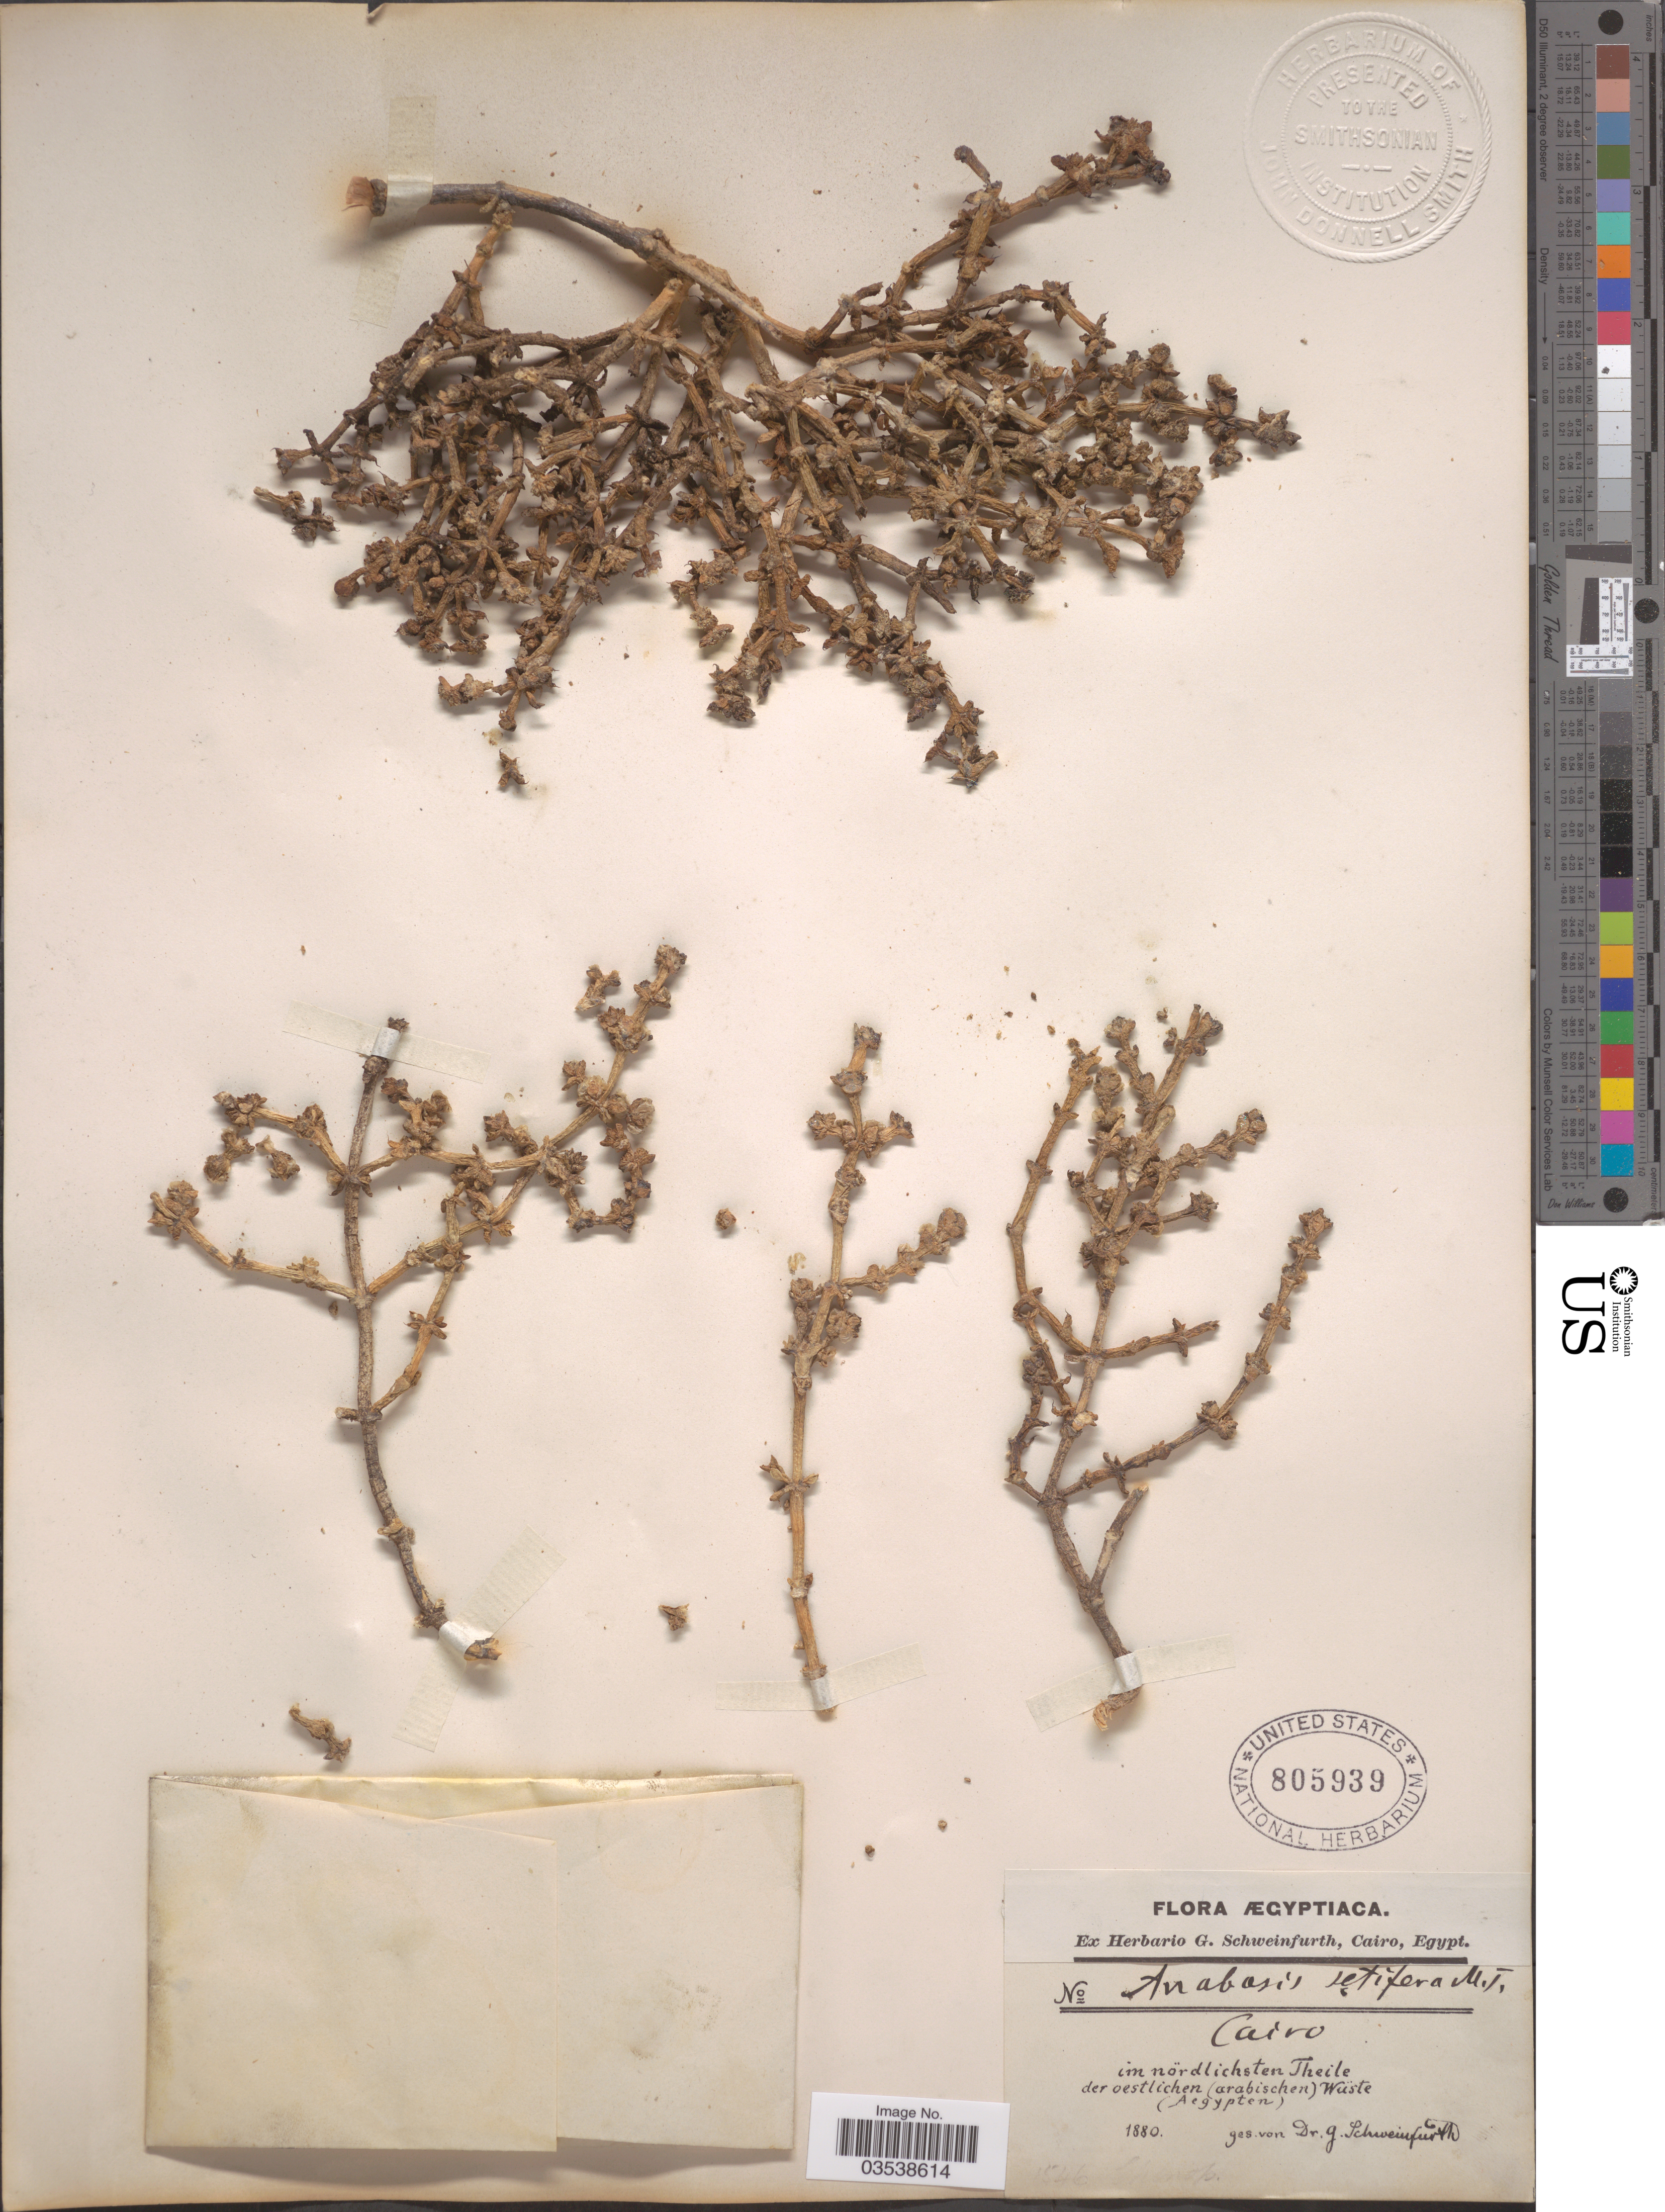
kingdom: Plantae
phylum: Tracheophyta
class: Magnoliopsida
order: Caryophyllales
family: Amaranthaceae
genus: Anabasis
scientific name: Anabasis setifera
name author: Moq.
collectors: G. A. Schweinfurth (herbarium)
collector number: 1546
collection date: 1880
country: Egypt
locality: Cairo. Im nördlichsten Theile der oestlichen (arabischen) Wüste.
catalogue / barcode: US 805939